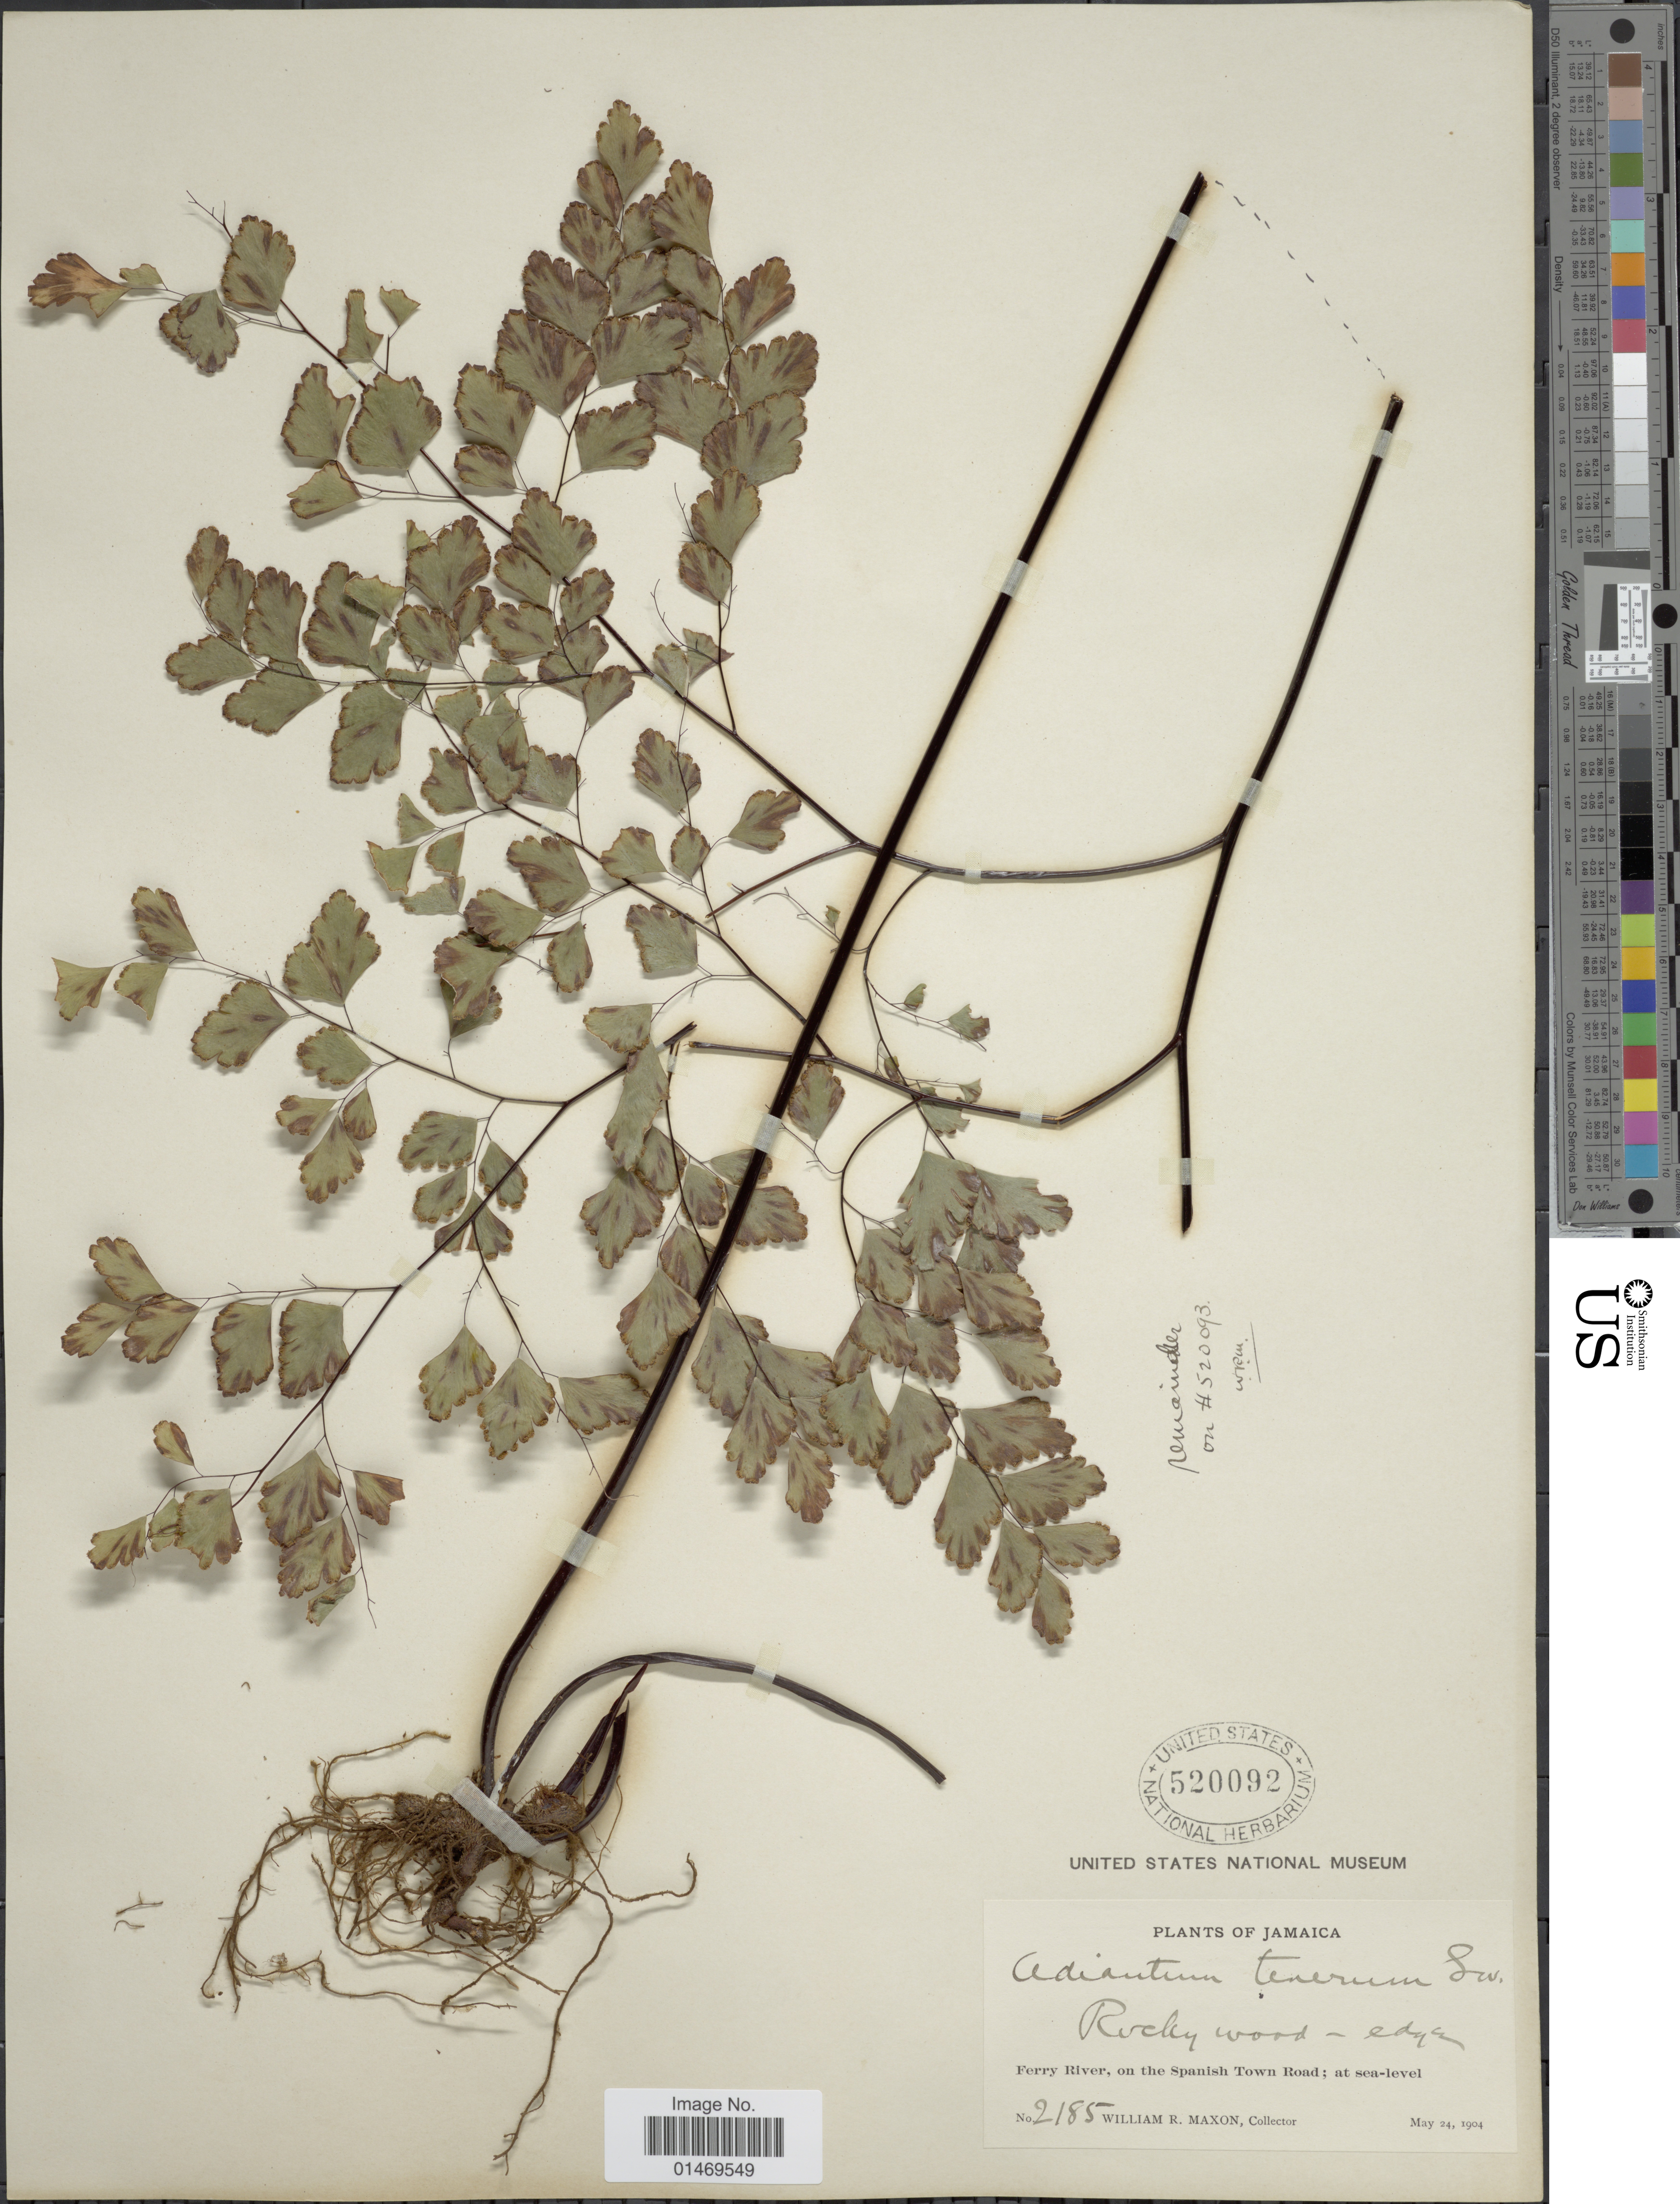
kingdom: Plantae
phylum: Tracheophyta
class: Polypodiopsida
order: Polypodiales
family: Pteridaceae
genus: Adiantum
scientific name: Adiantum tenerum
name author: Sw.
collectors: W. R. Maxon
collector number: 2185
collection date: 1904-05-24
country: Jamaica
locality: Ferry River, on the Spanish Town Road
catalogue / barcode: US 520092